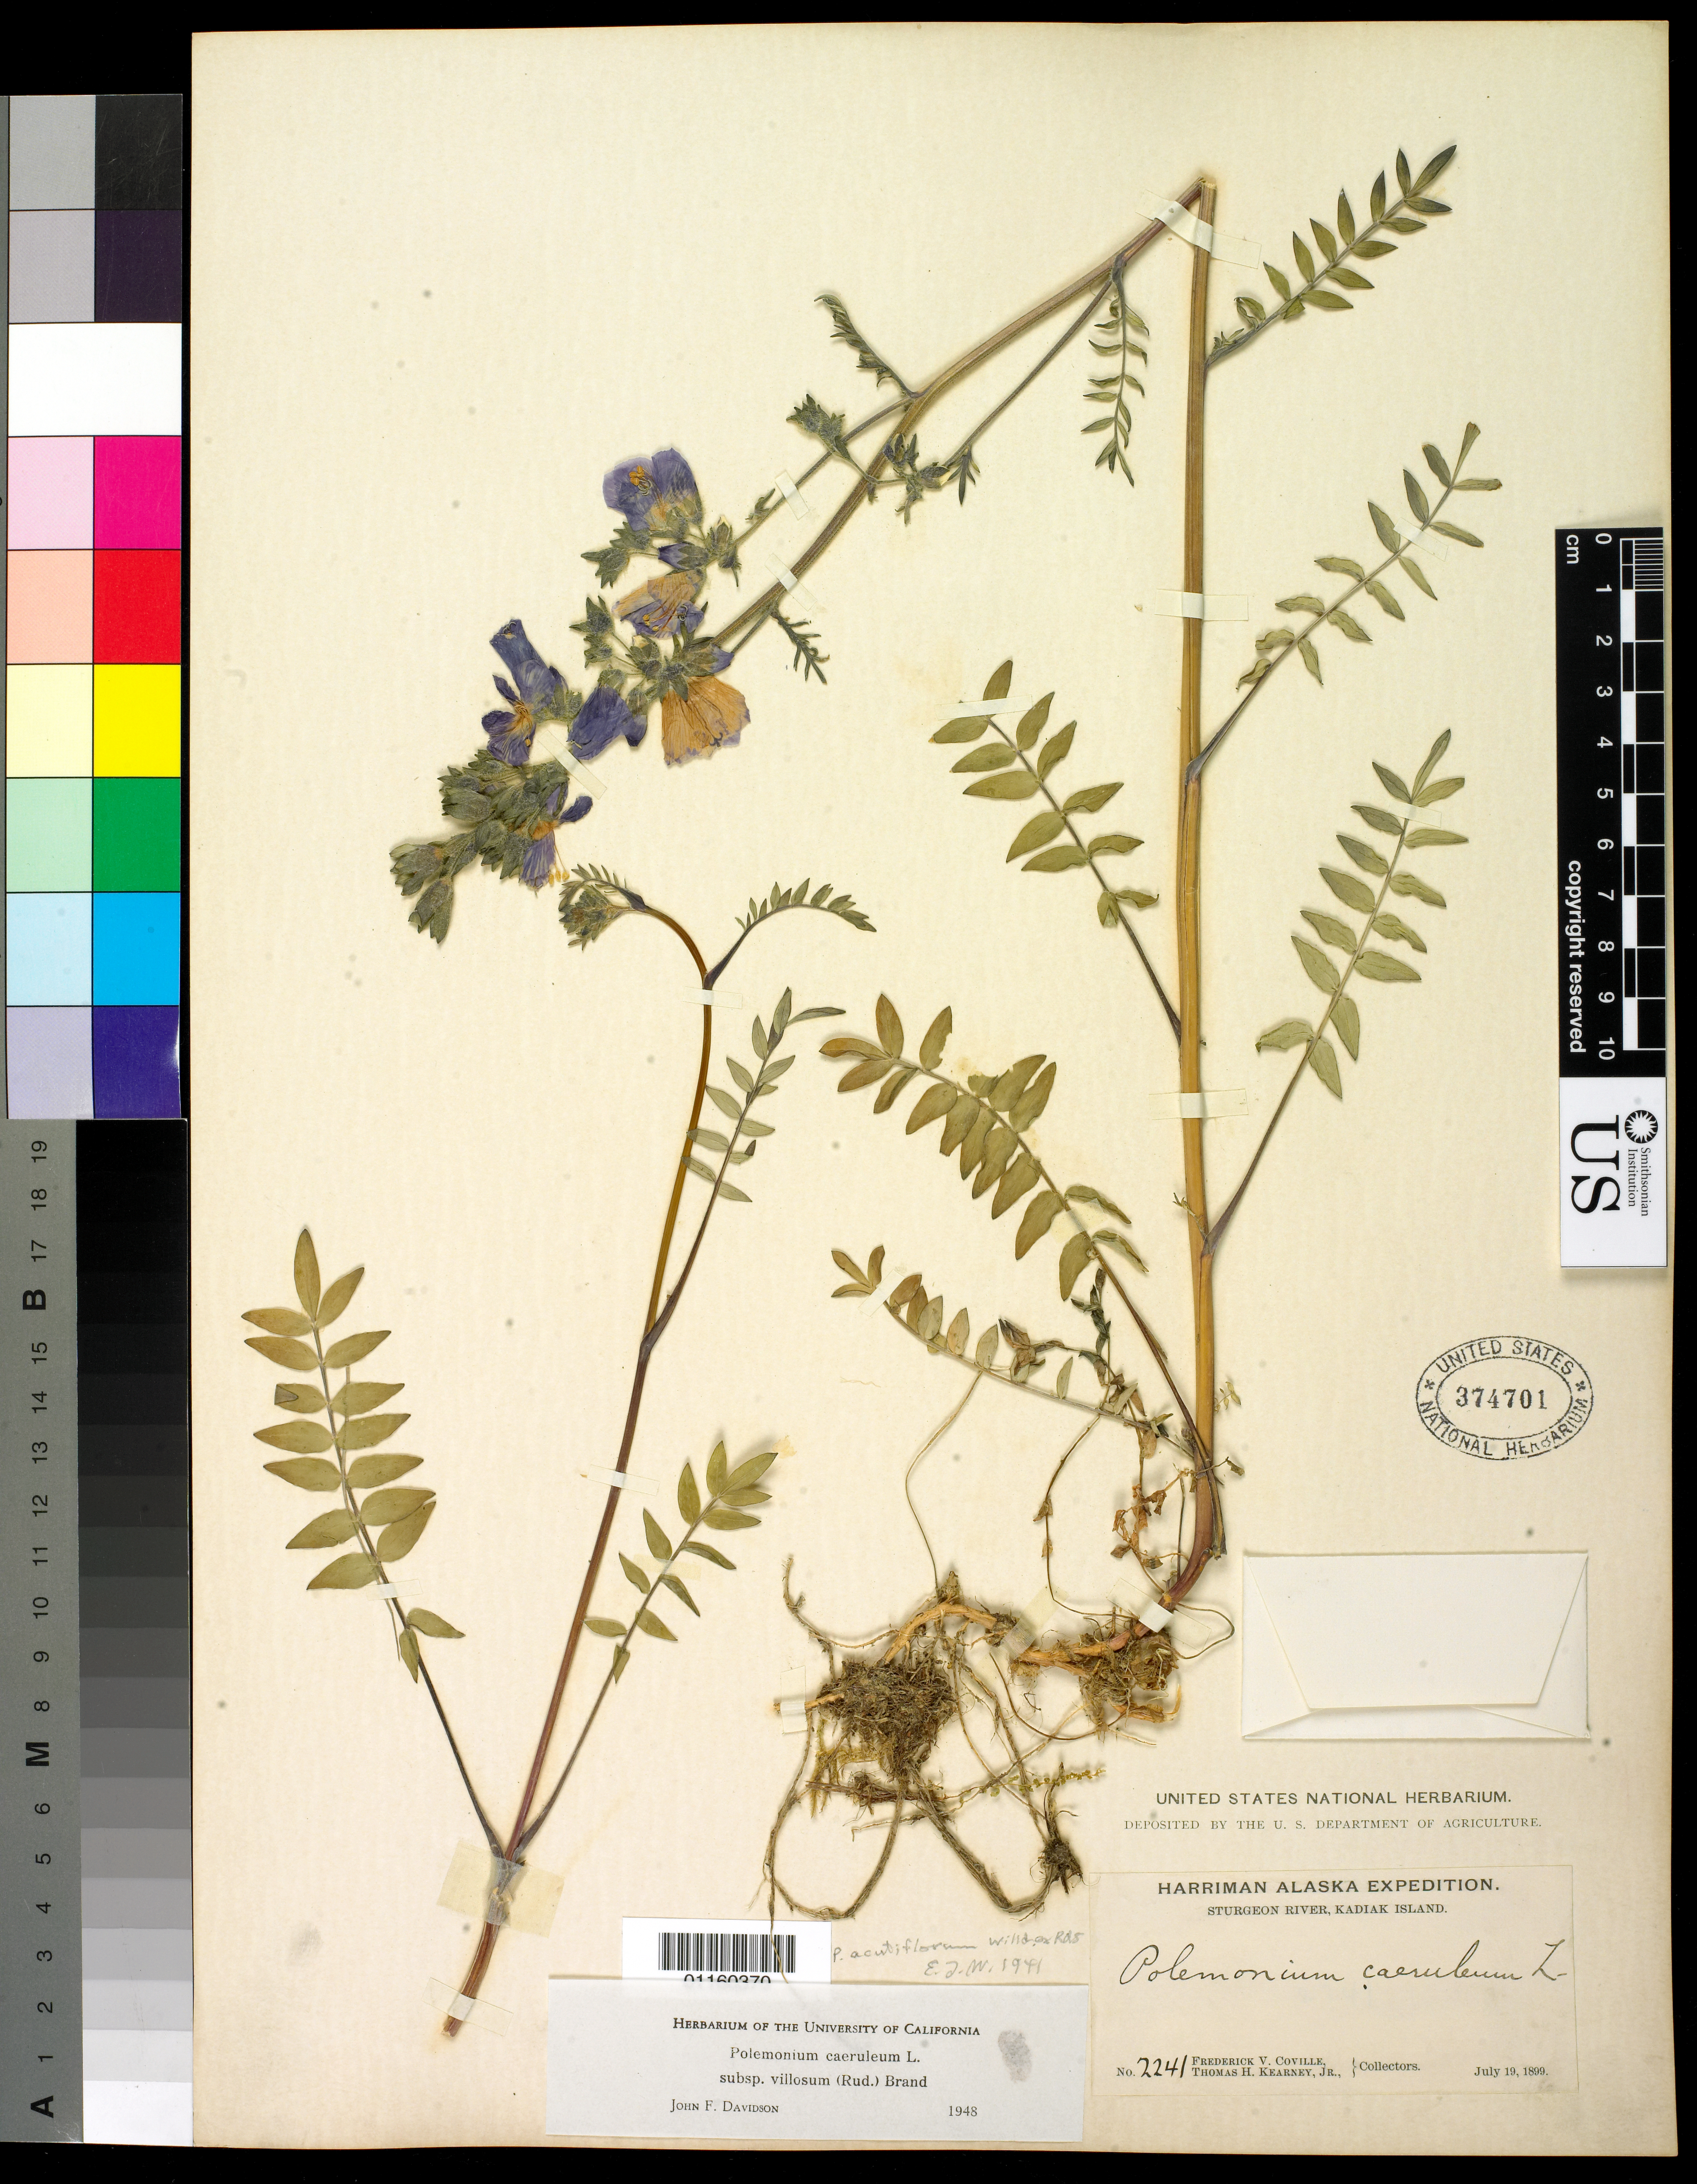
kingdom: Plantae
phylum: Tracheophyta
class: Magnoliopsida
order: Ericales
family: Polemoniaceae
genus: Polemonium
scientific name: Polemonium caeruleum subsp. villosum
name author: (Rudolph ex Georgi) Brand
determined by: Davidson, J. F.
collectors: F. V. Coville & T. H. Kearney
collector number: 2241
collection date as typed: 19 Jul 1899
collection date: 1899-07-19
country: United States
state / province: Alaska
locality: Sturgeon River, Kodiak Island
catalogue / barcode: US 374701